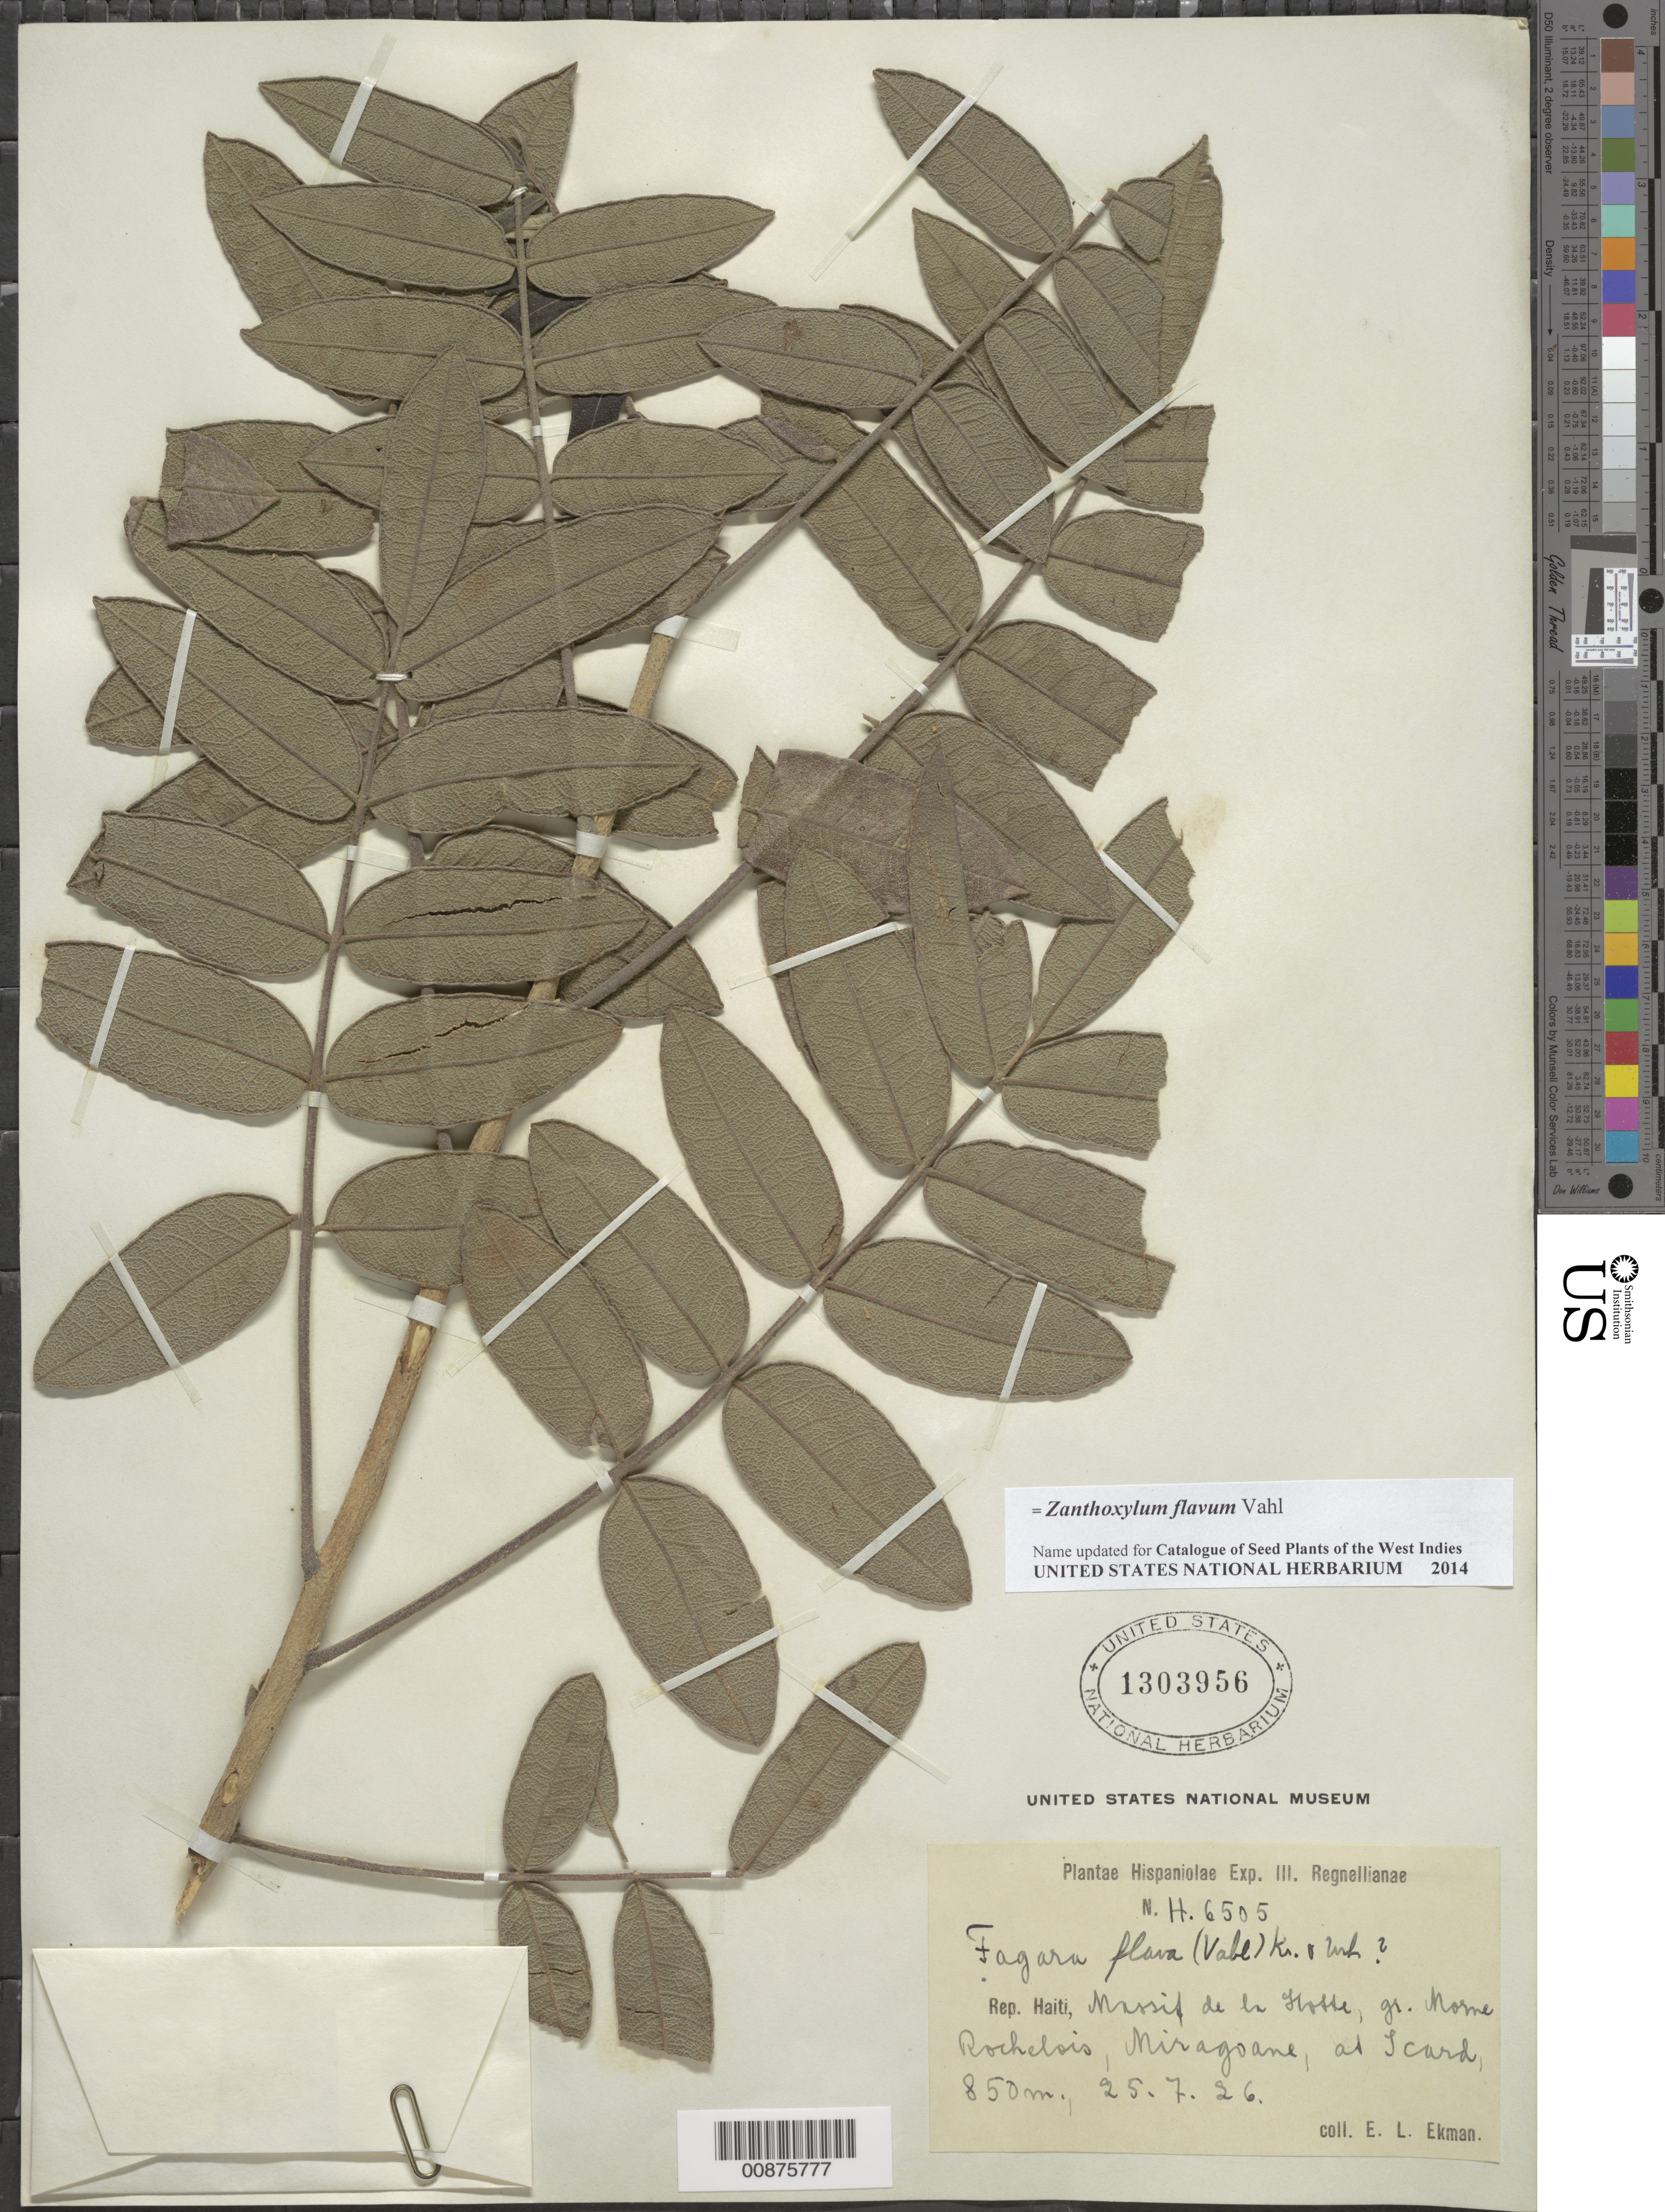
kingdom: Plantae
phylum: Tracheophyta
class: Magnoliopsida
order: Sapindales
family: Rutaceae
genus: Zanthoxylum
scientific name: Zanthoxylum flavum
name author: Vahl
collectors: E. L. Ekman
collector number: H 6505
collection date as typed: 25 Jul 1926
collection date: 1926-07-25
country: Haiti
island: Hispaniola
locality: Massif de la Hotte, Gr. Morne Rochelois, Miragoane, at "Icard"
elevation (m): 850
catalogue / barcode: US 1303956